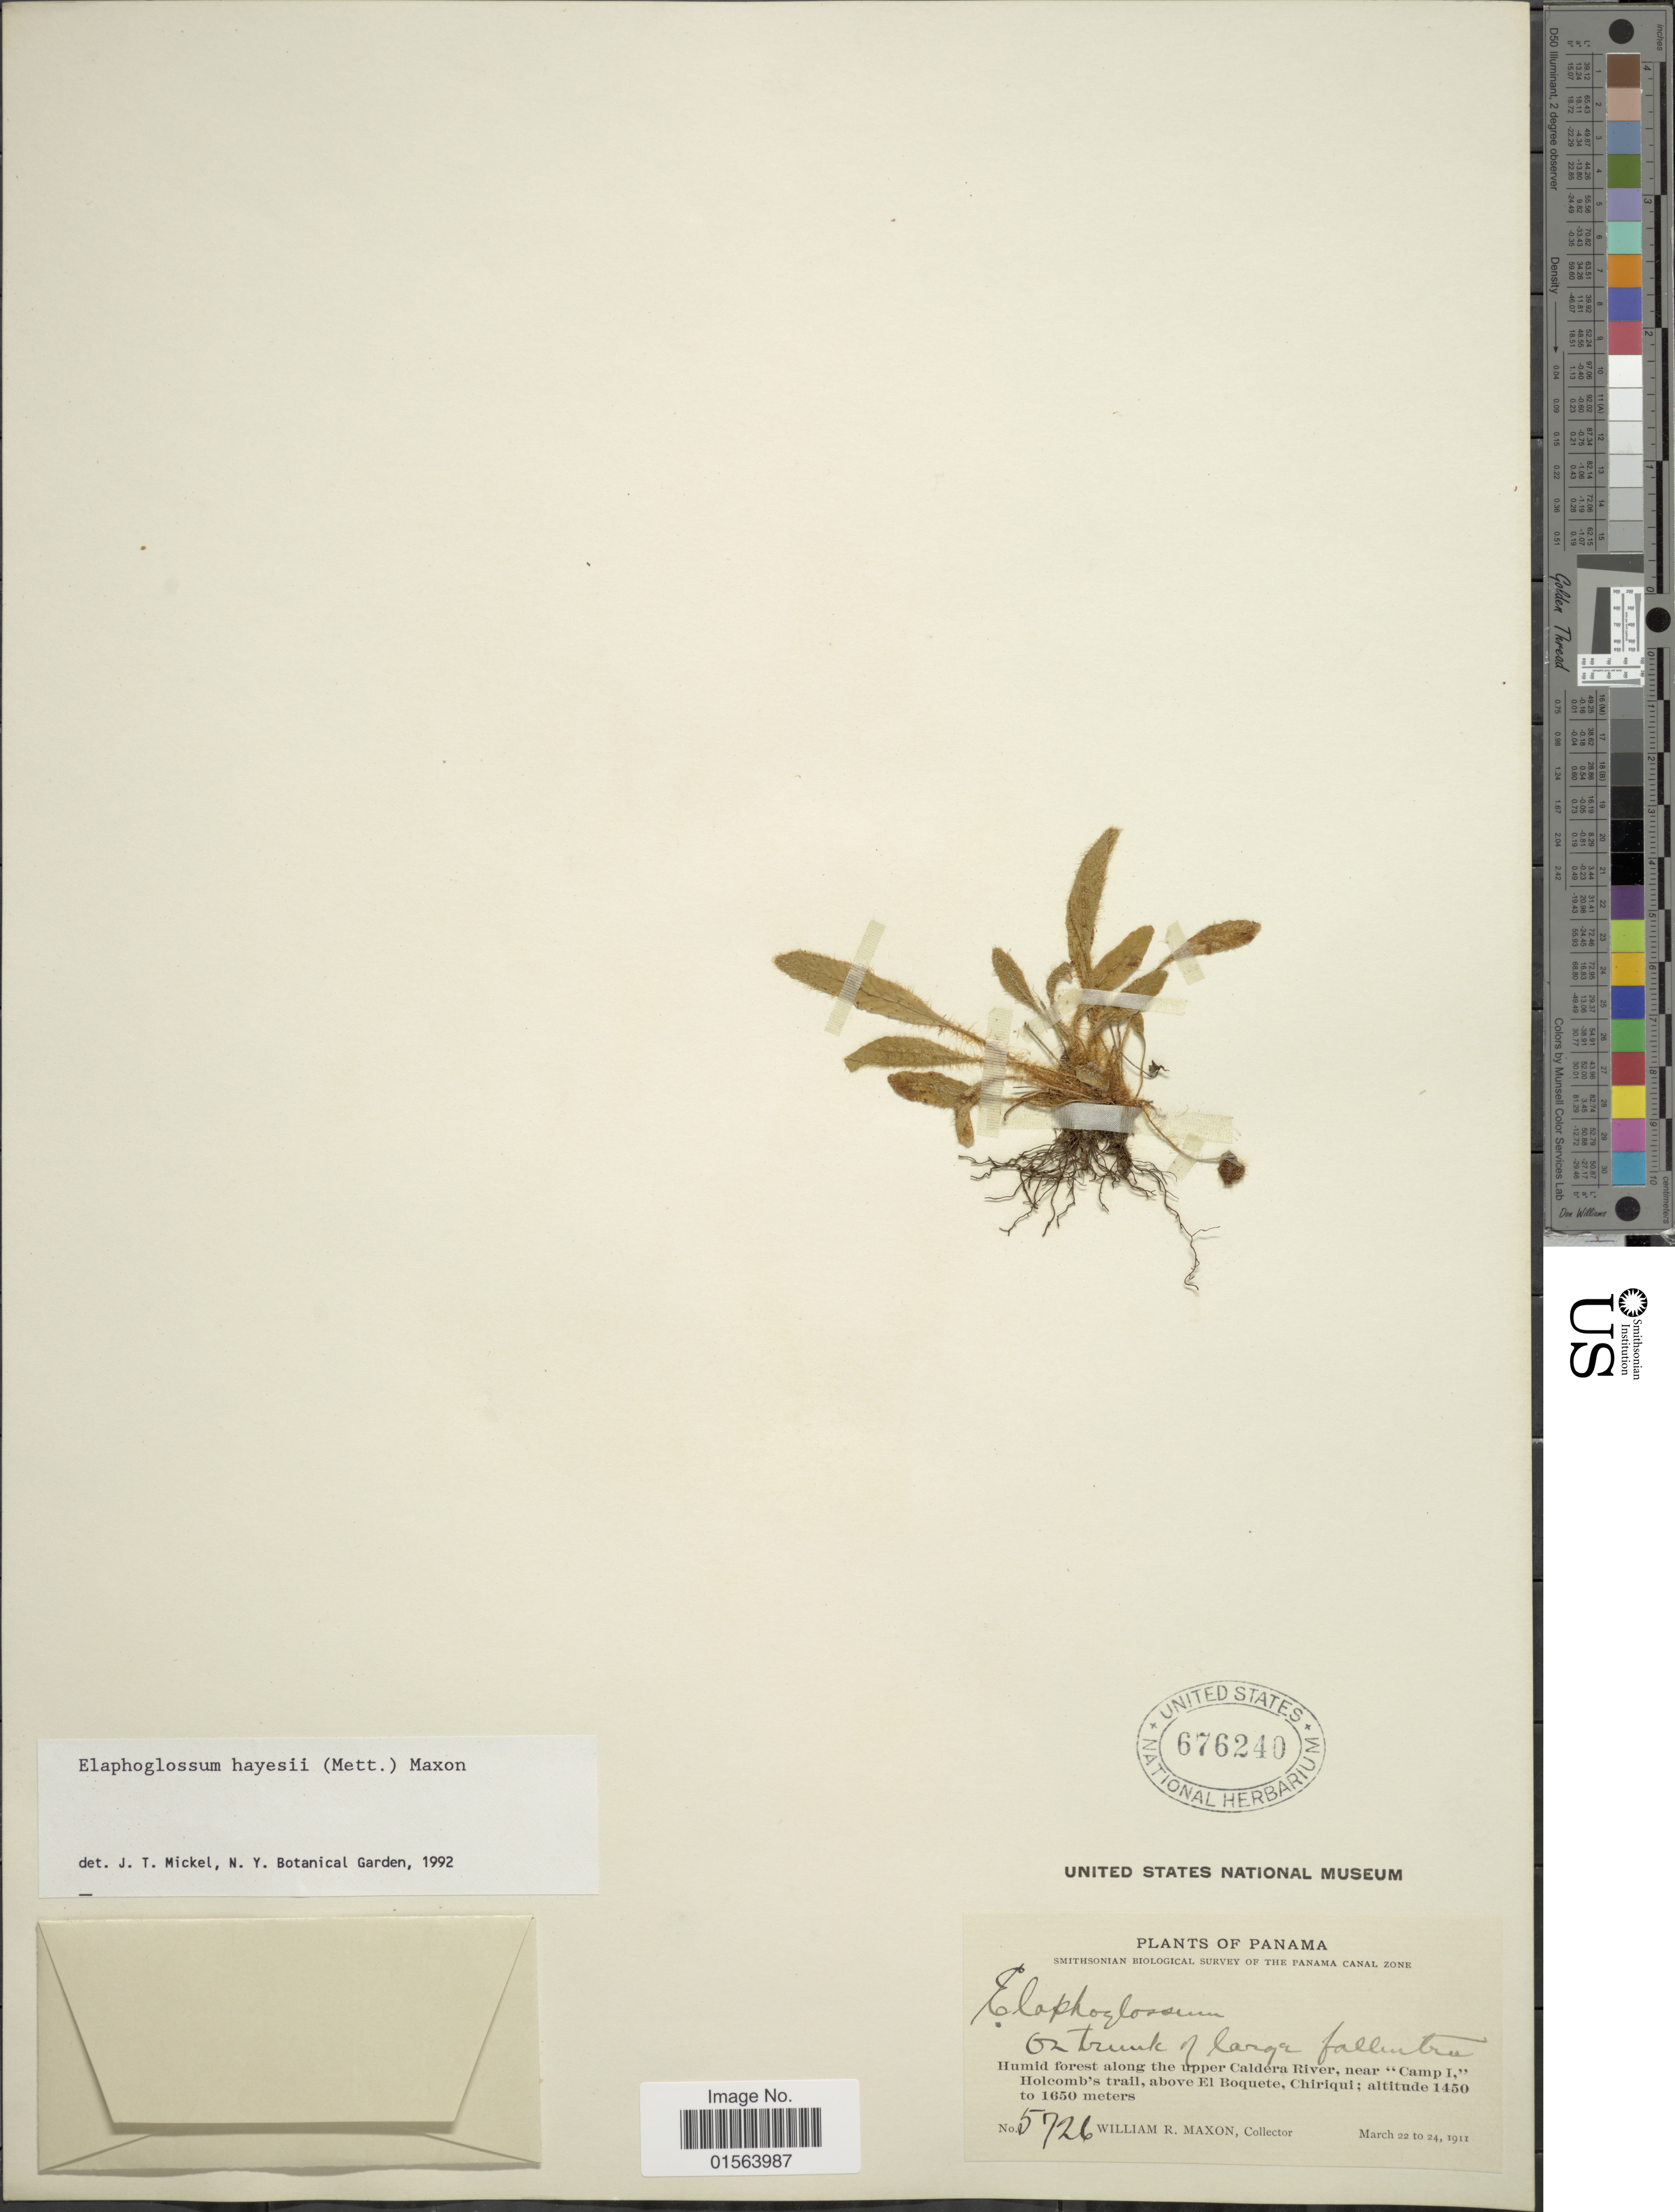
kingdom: Plantae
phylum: Tracheophyta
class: Polypodiopsida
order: Polypodiales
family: Dryopteridaceae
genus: Elaphoglossum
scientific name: Elaphoglossum hayesii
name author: (Mett. ex Kuhn) Maxon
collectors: W. R. Maxon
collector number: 5726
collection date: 1911-03-22/1911-03-24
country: Panama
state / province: Chiriqui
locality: Humid forest along the upper Caldera River, near Camp 1, Holcomb's trail, above El Boquete, Chiriqui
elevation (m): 1450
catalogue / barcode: US 676240